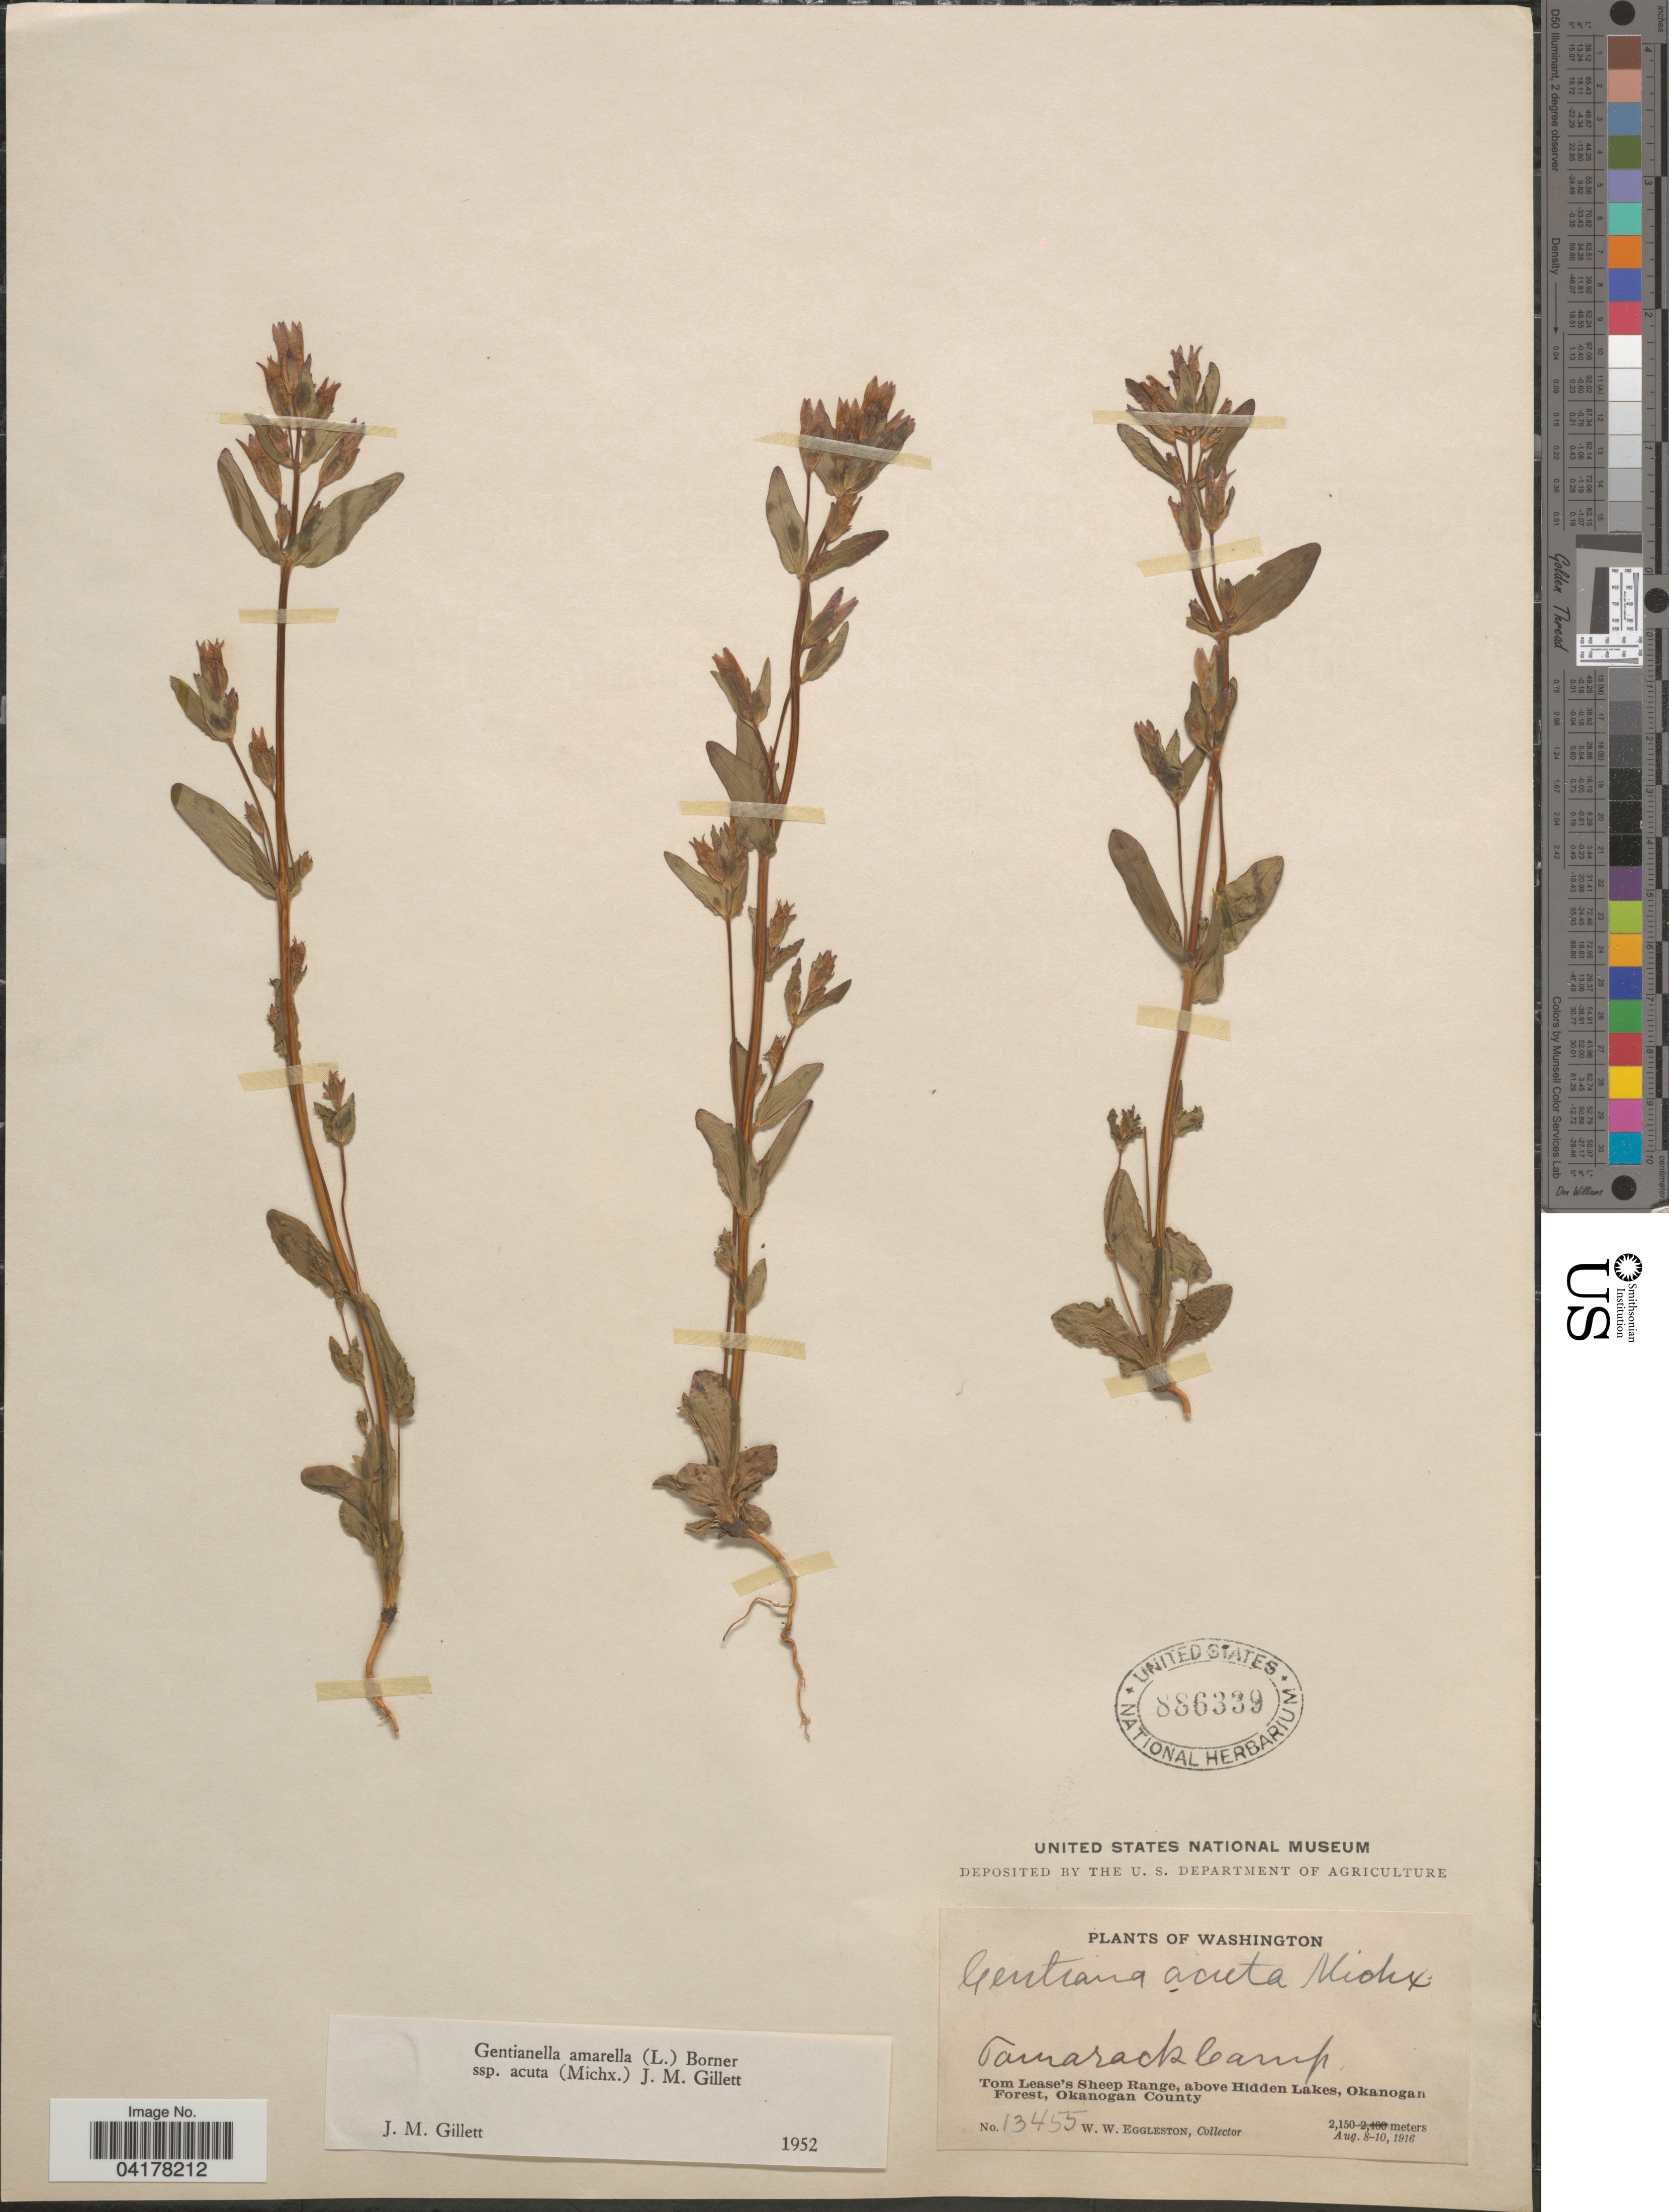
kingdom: Plantae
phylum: Tracheophyta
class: Magnoliopsida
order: Gentianales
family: Gentianaceae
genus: Gentianella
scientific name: Gentianella amarella subsp. acuta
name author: (Michx.) J.M. Gillett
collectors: W. W. Eggleston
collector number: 13455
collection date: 1916-08-08/1916-08-10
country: United States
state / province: Washington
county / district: Okanogan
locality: Tamarack Camp. Tom Lease's Sheep Range, above Hidden Lakes, Okanogan Forest, Okanogan County.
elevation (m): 2150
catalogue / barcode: US 886339